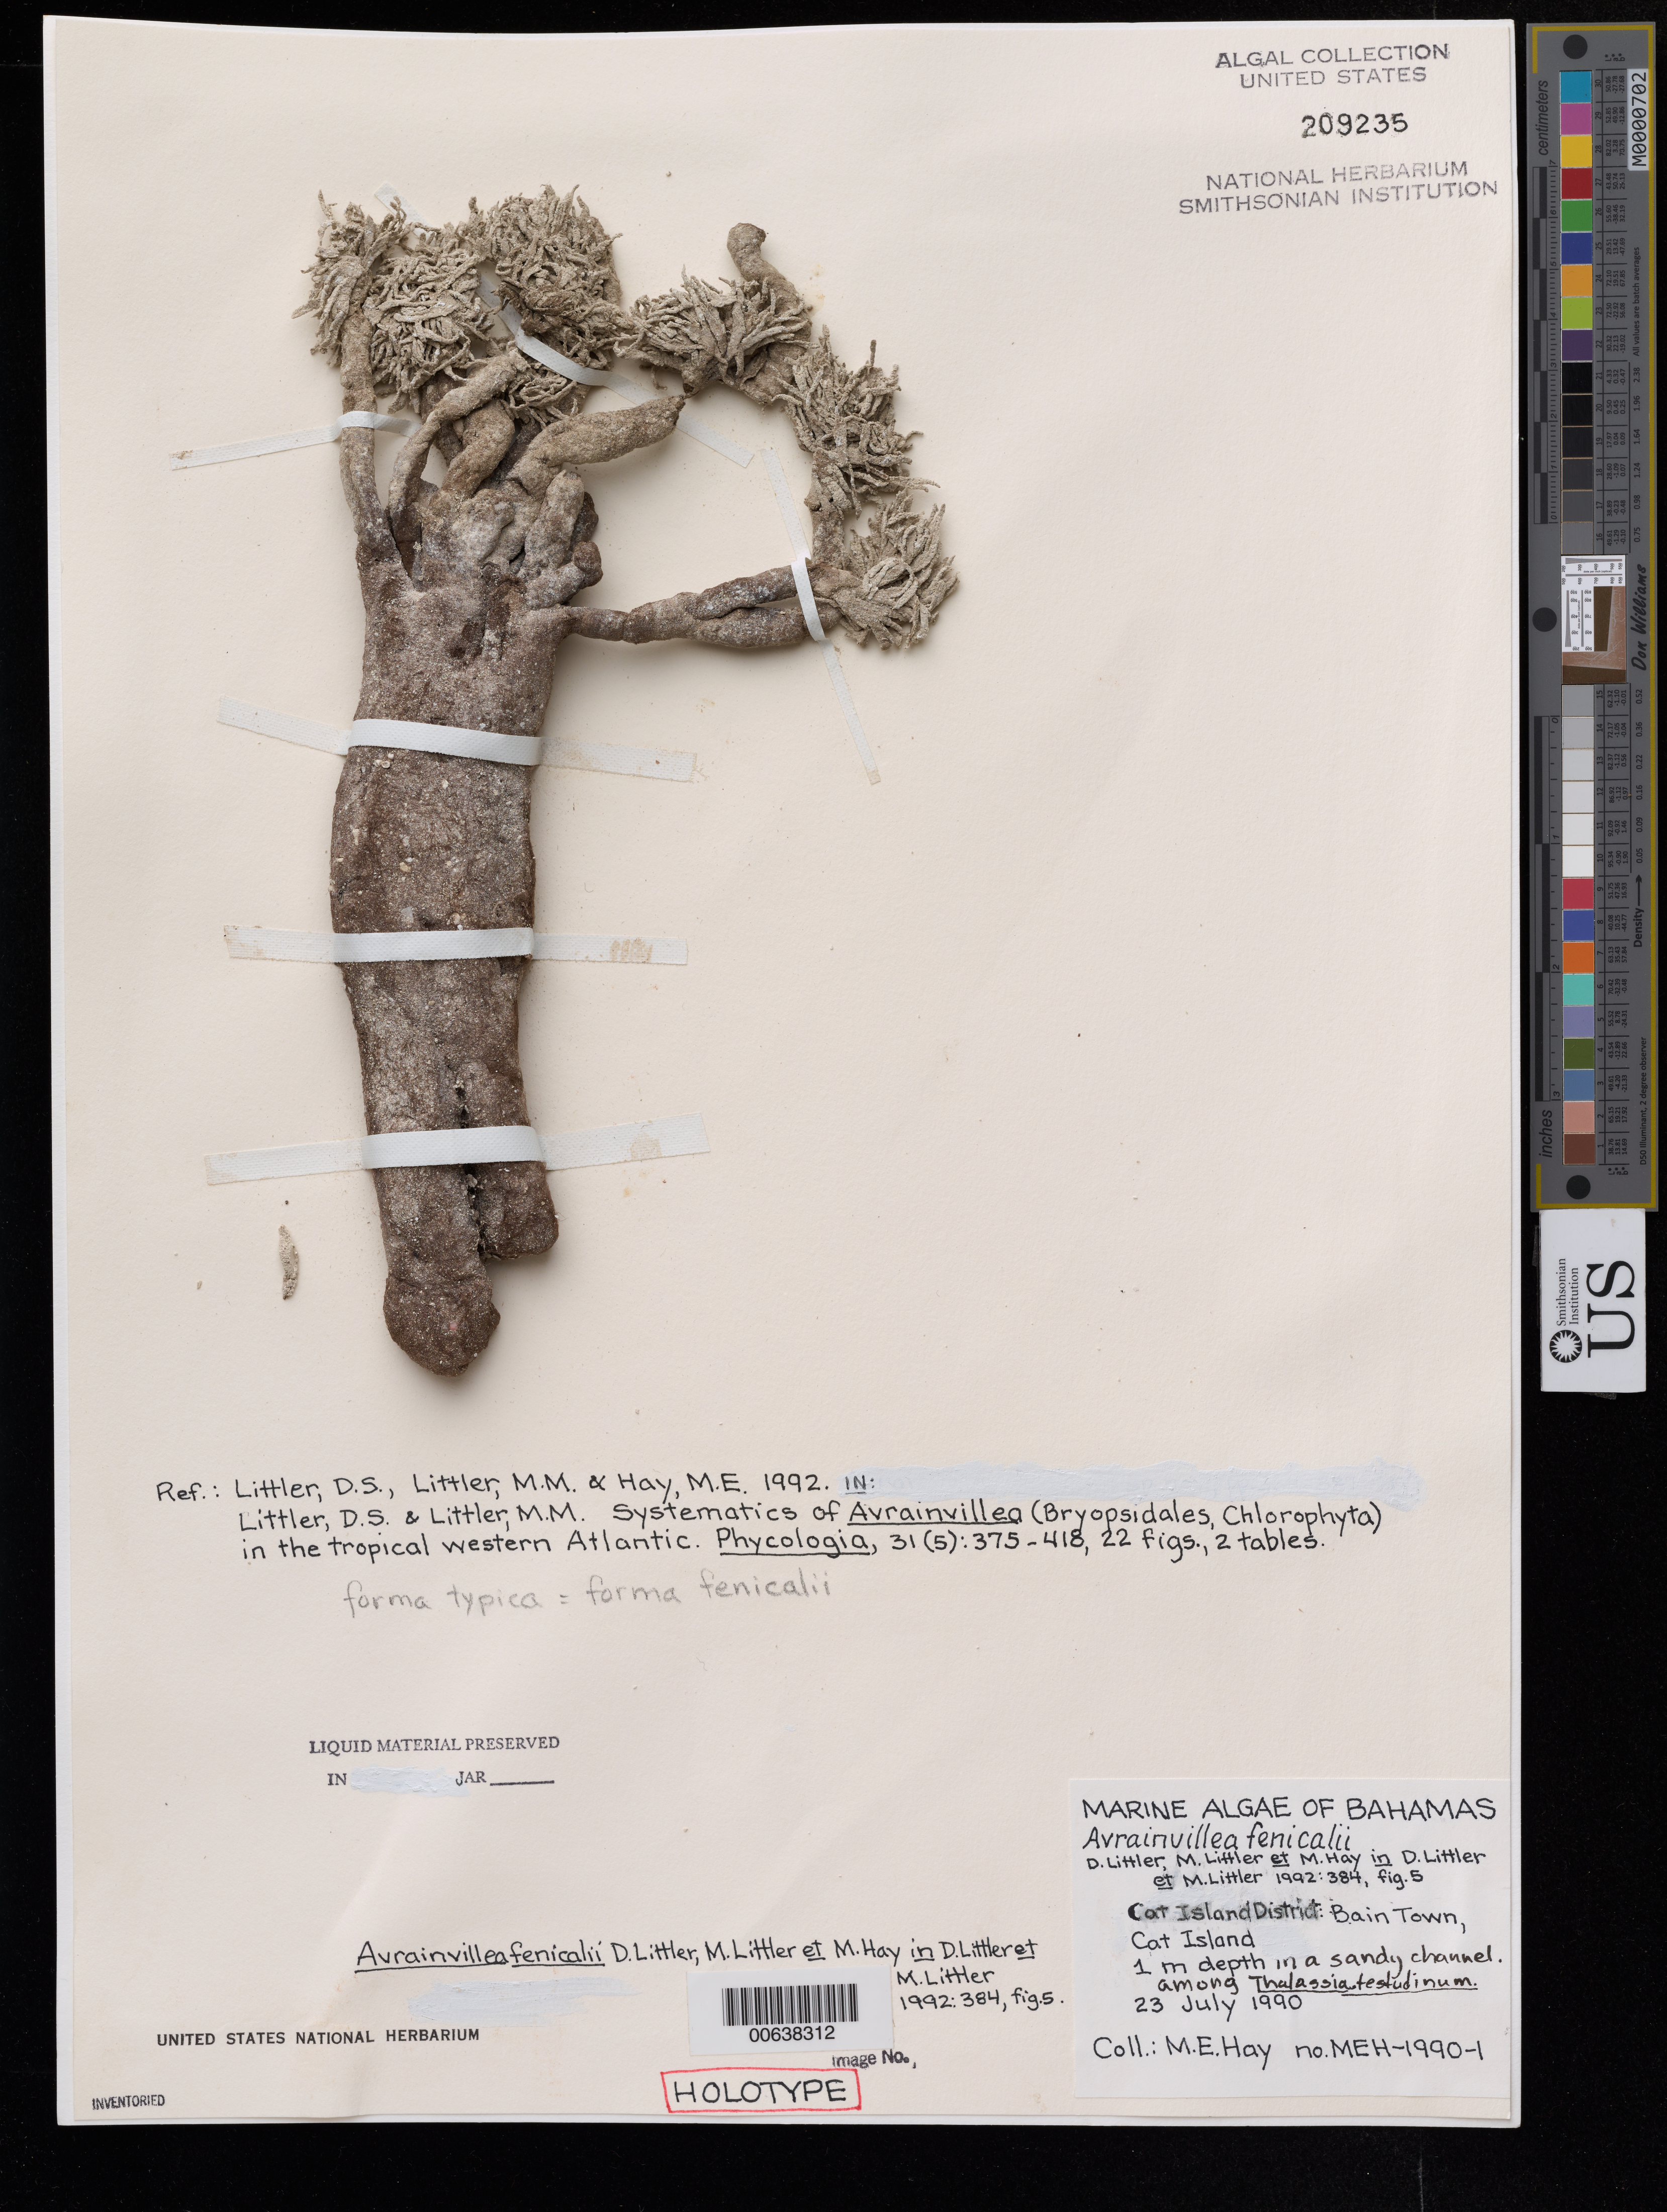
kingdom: Plantae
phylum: Chlorophyta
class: Ulvophyceae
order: Bryopsidales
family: Dichotomosiphonaceae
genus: Avrainvillea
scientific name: Avrainvillea fenicalii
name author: D.S. Littler et al. in D.S. Littler & Littler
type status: Holotype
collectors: M. E. Hay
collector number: MEH-1990-1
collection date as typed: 23 Jul 1990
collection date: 1990-07-23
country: Bahamas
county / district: Cat Island District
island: Cat Island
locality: Bain Town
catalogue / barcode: US 209235